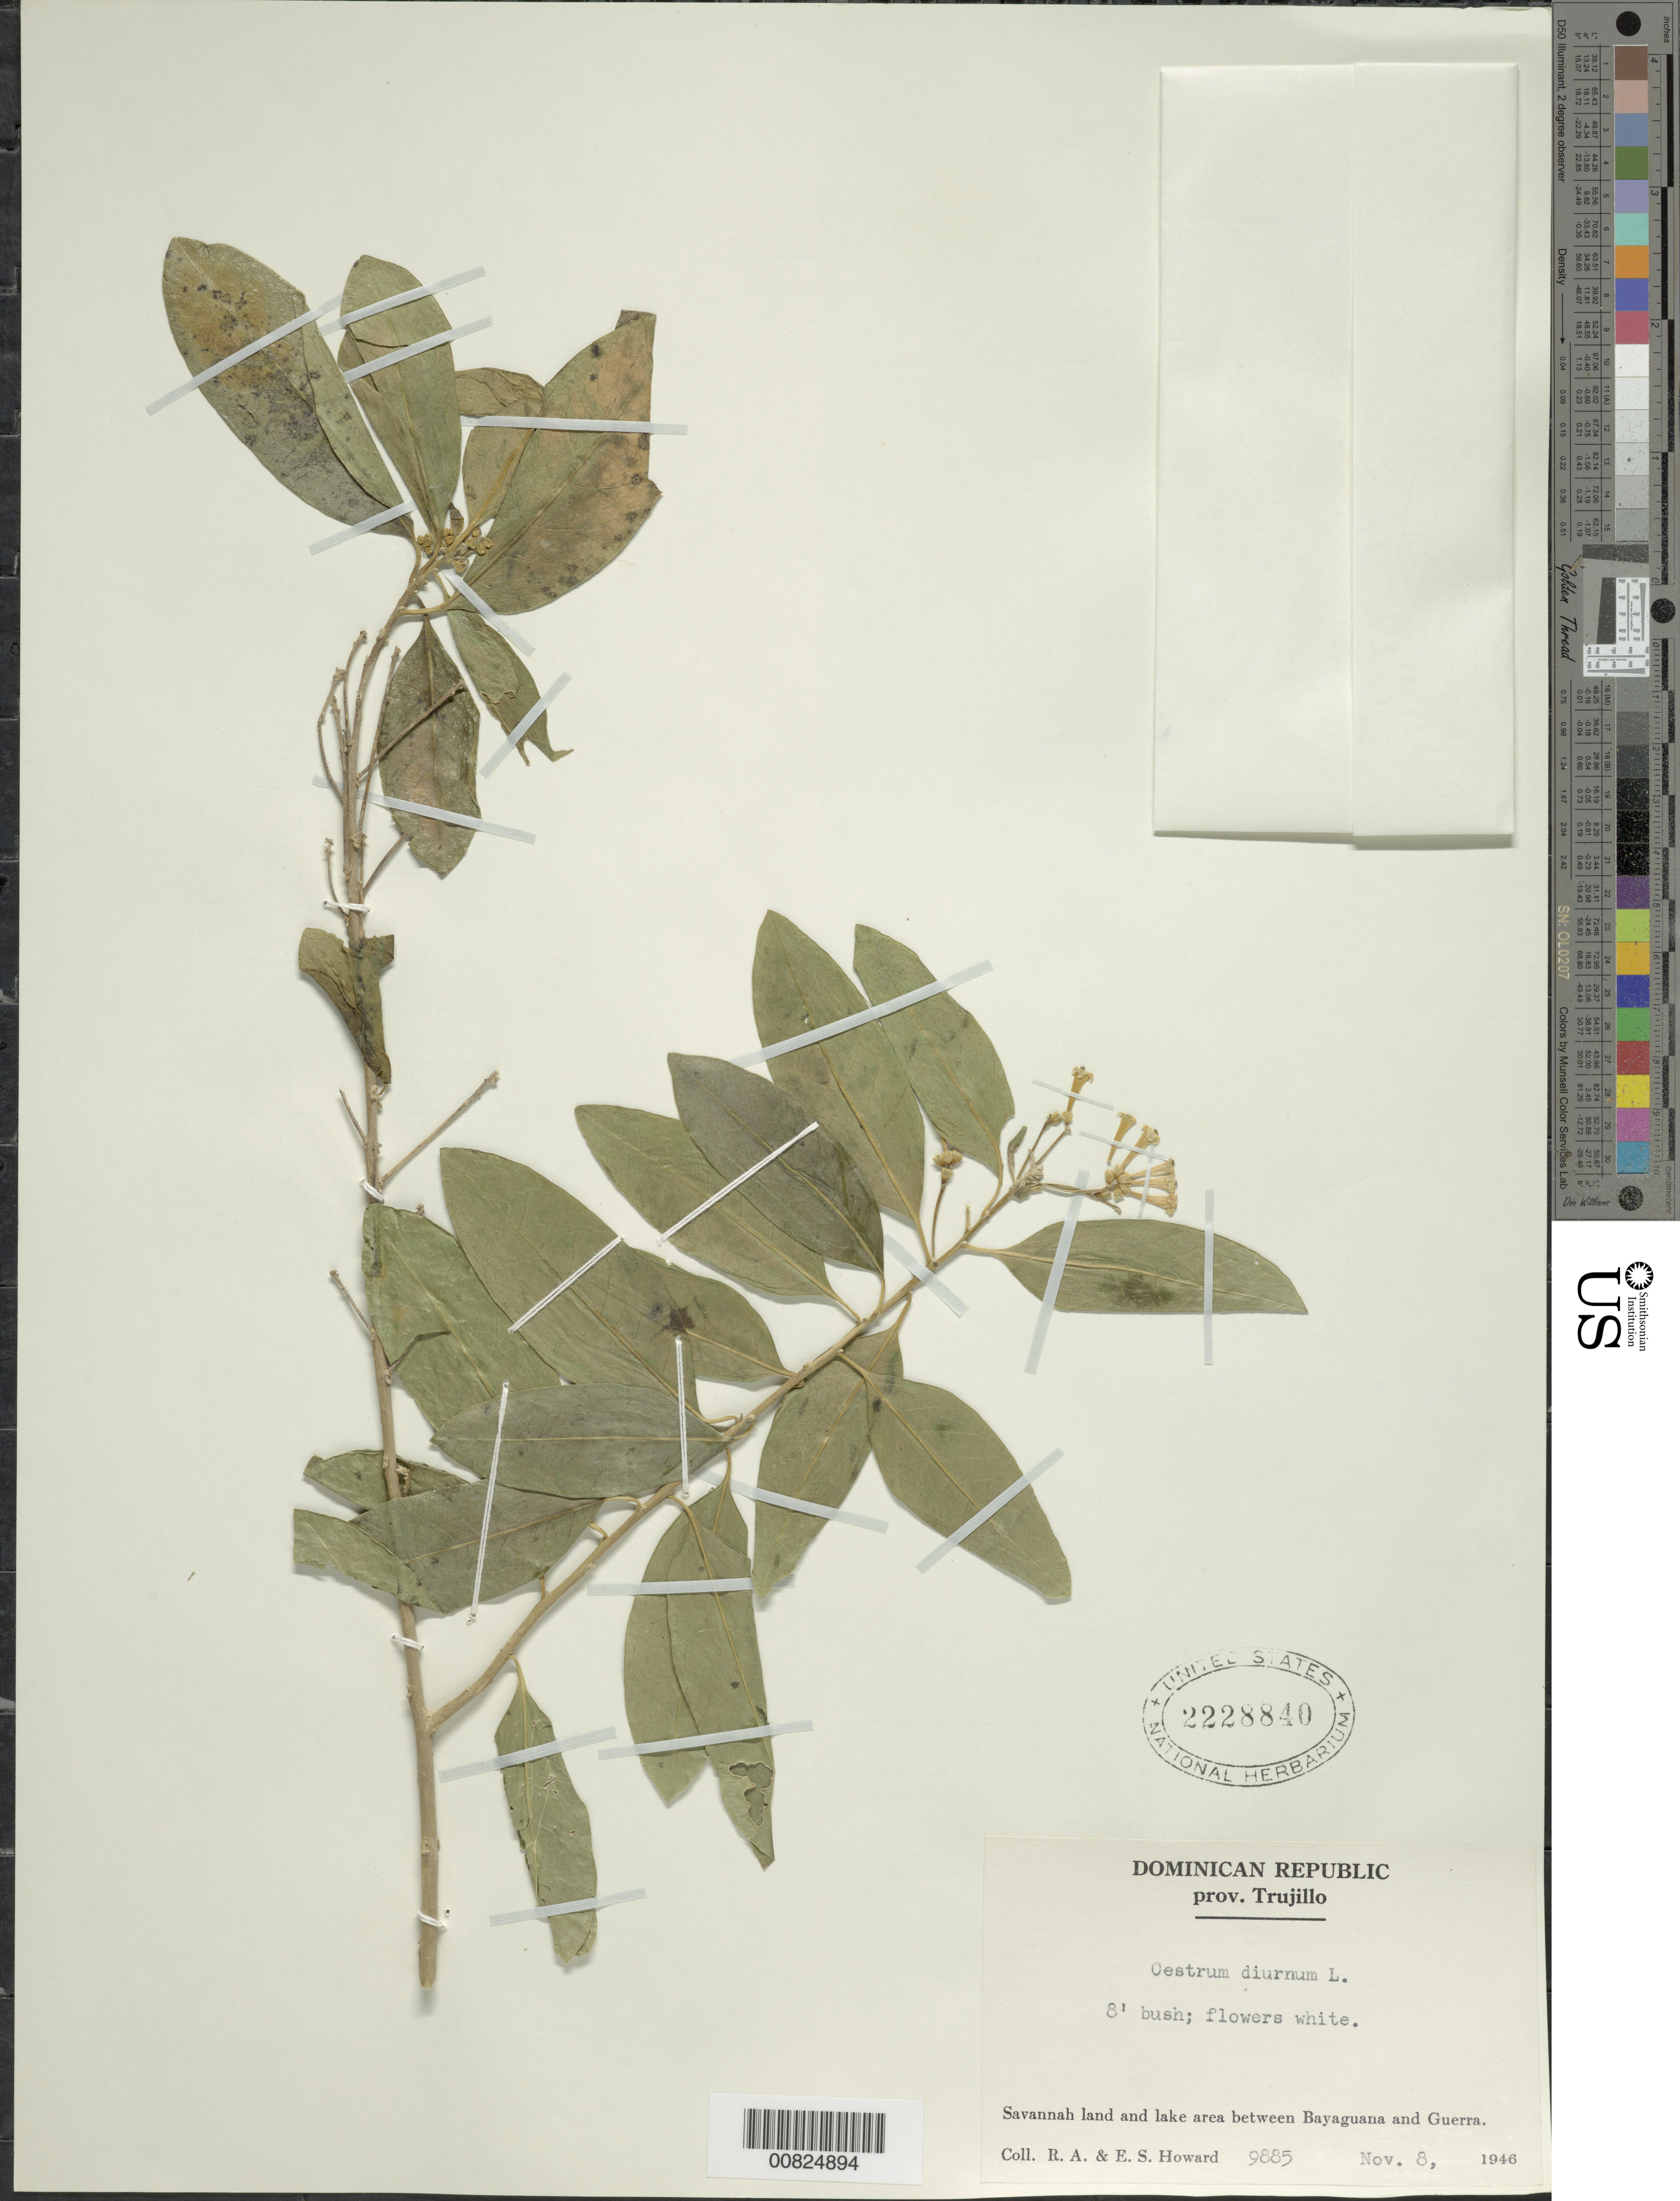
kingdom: Plantae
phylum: Tracheophyta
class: Magnoliopsida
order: Solanales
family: Solanaceae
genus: Cestrum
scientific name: Cestrum diurnum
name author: L.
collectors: R. A. Howard & E. S. Howard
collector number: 9885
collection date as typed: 08 Nov 1946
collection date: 1946-11-08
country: Dominican Republic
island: Hispaniola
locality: Between Bayaguana and Guerra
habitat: Savannah land and lake area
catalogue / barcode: US 2228840